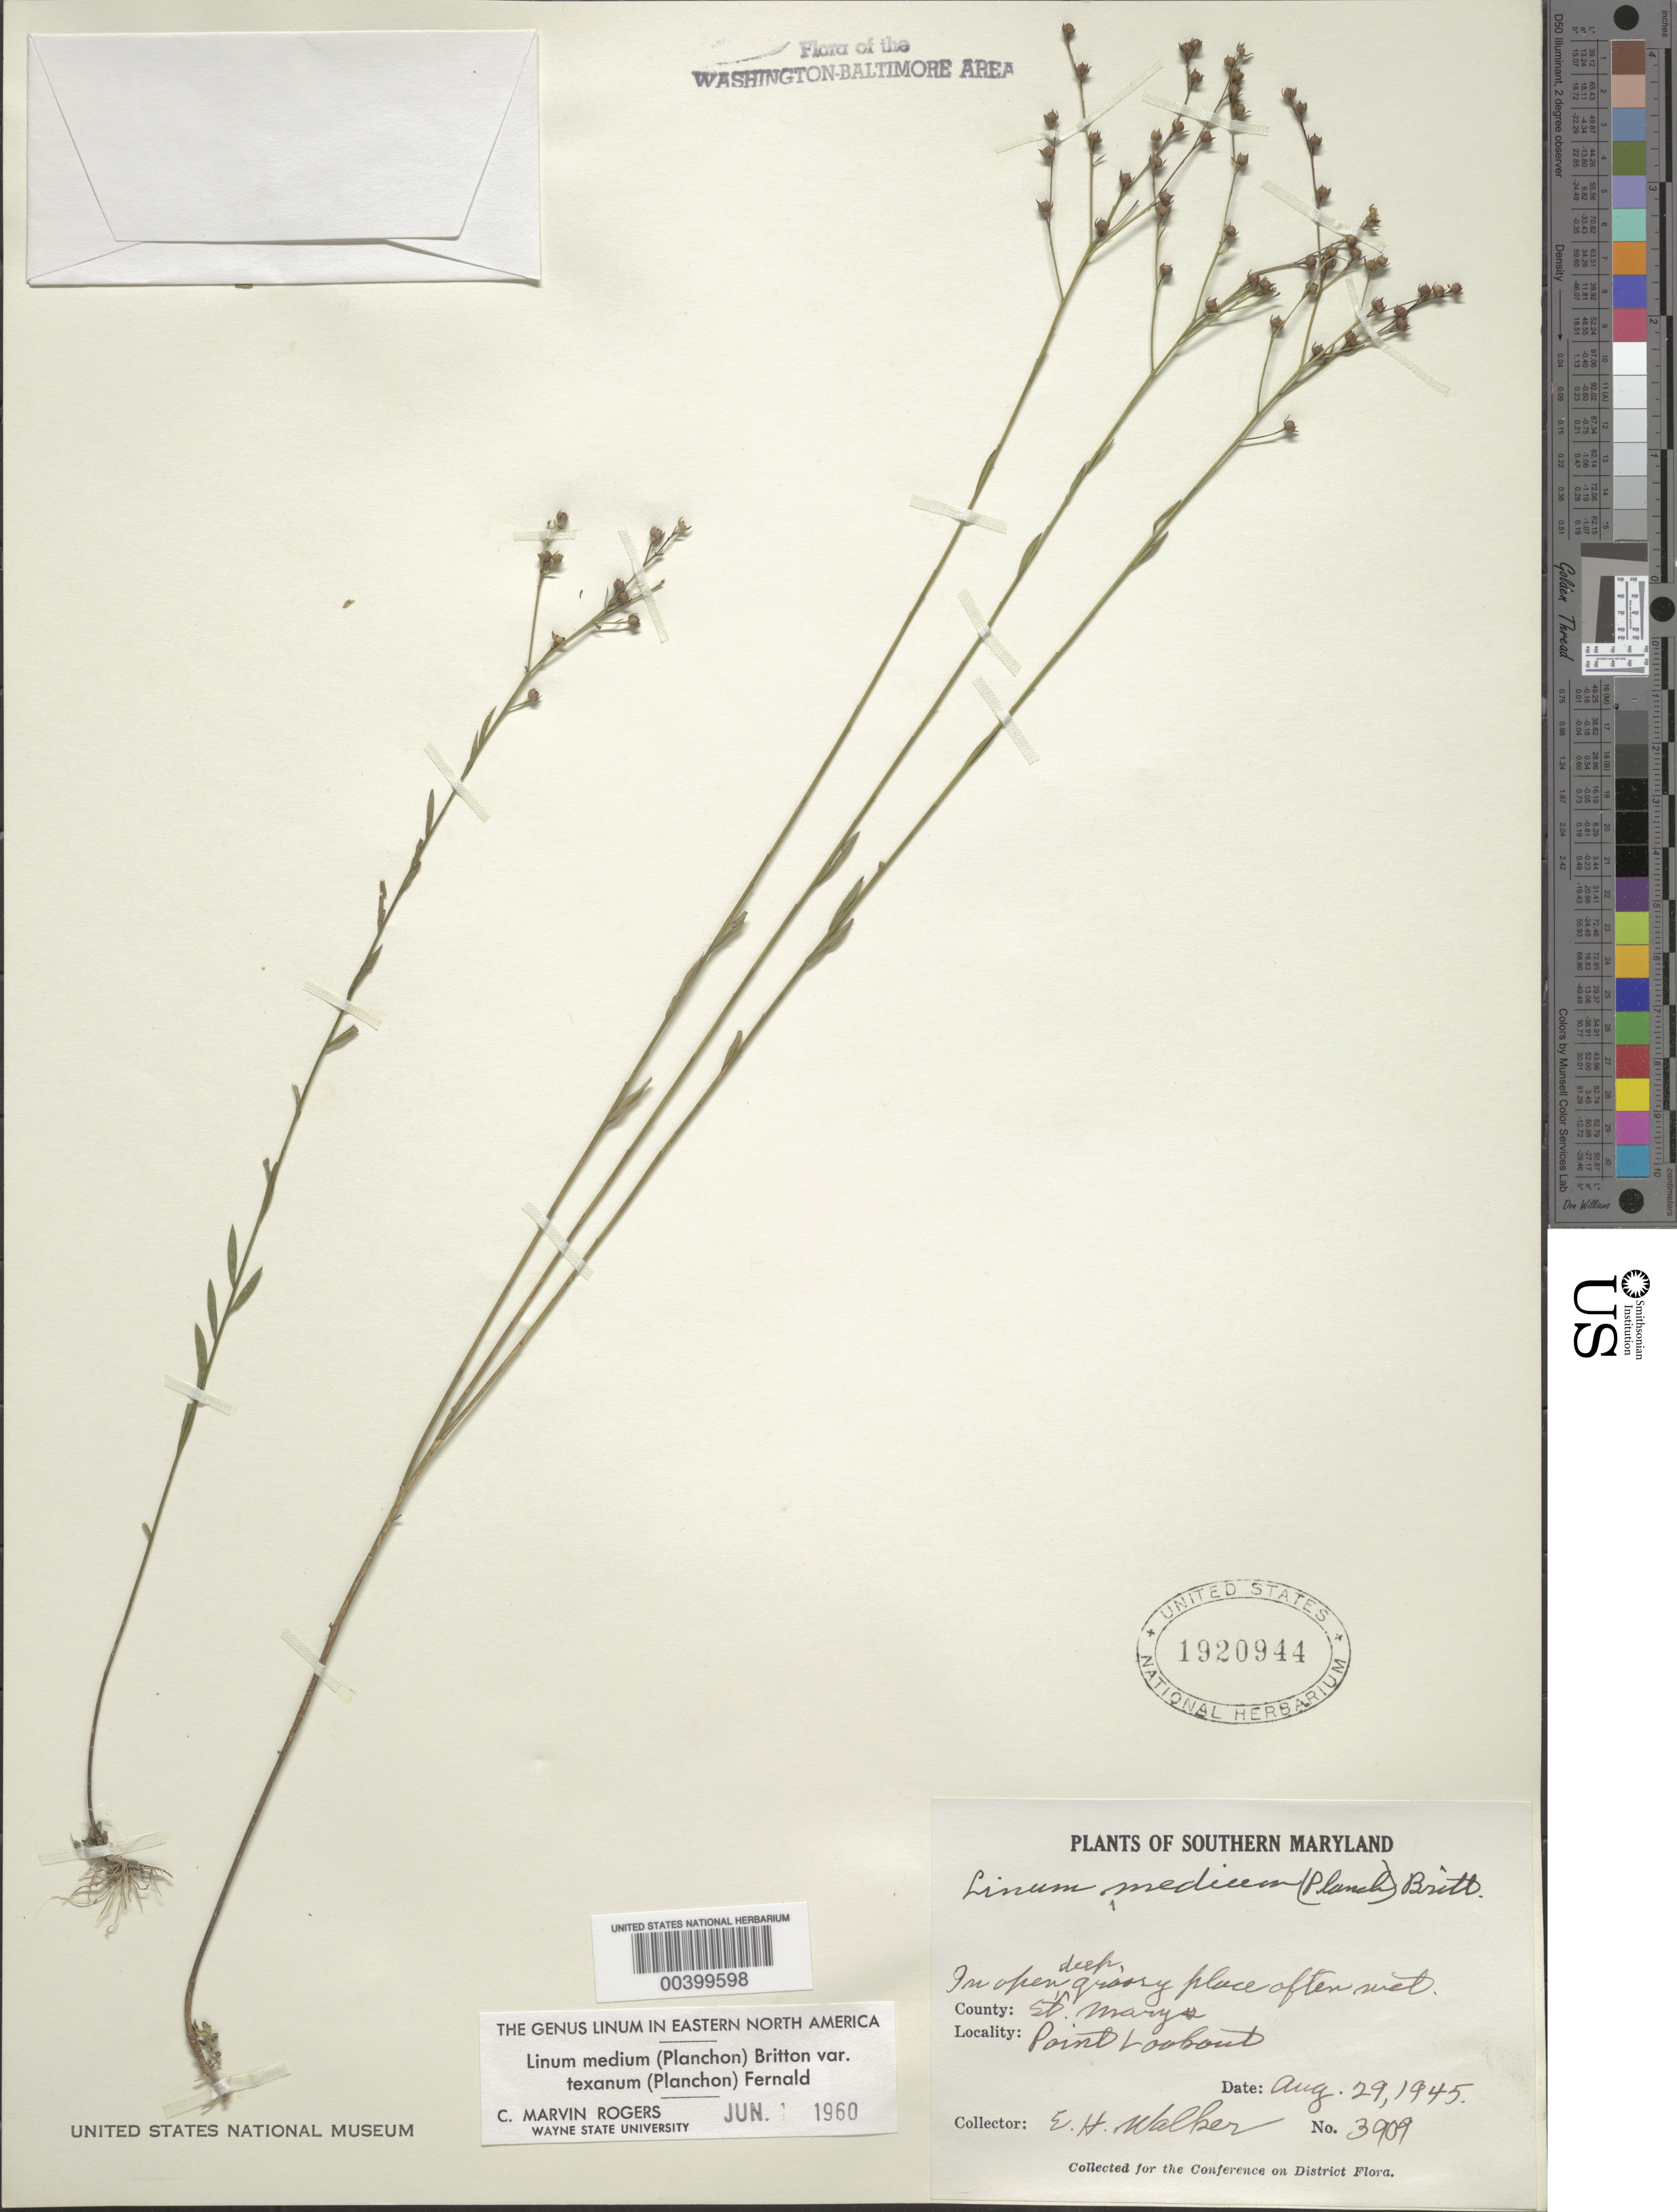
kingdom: Plantae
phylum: Tracheophyta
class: Magnoliopsida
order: Malpighiales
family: Linaceae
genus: Linum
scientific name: Linum medium var. texanum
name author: (Planch.) Fernald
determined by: Rogers, C. M.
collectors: E. H. Walker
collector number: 3909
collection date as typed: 29 Aug 1945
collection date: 1945-08-29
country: United States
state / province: Maryland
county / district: St. Mary's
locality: Point Lookout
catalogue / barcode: US 1920944